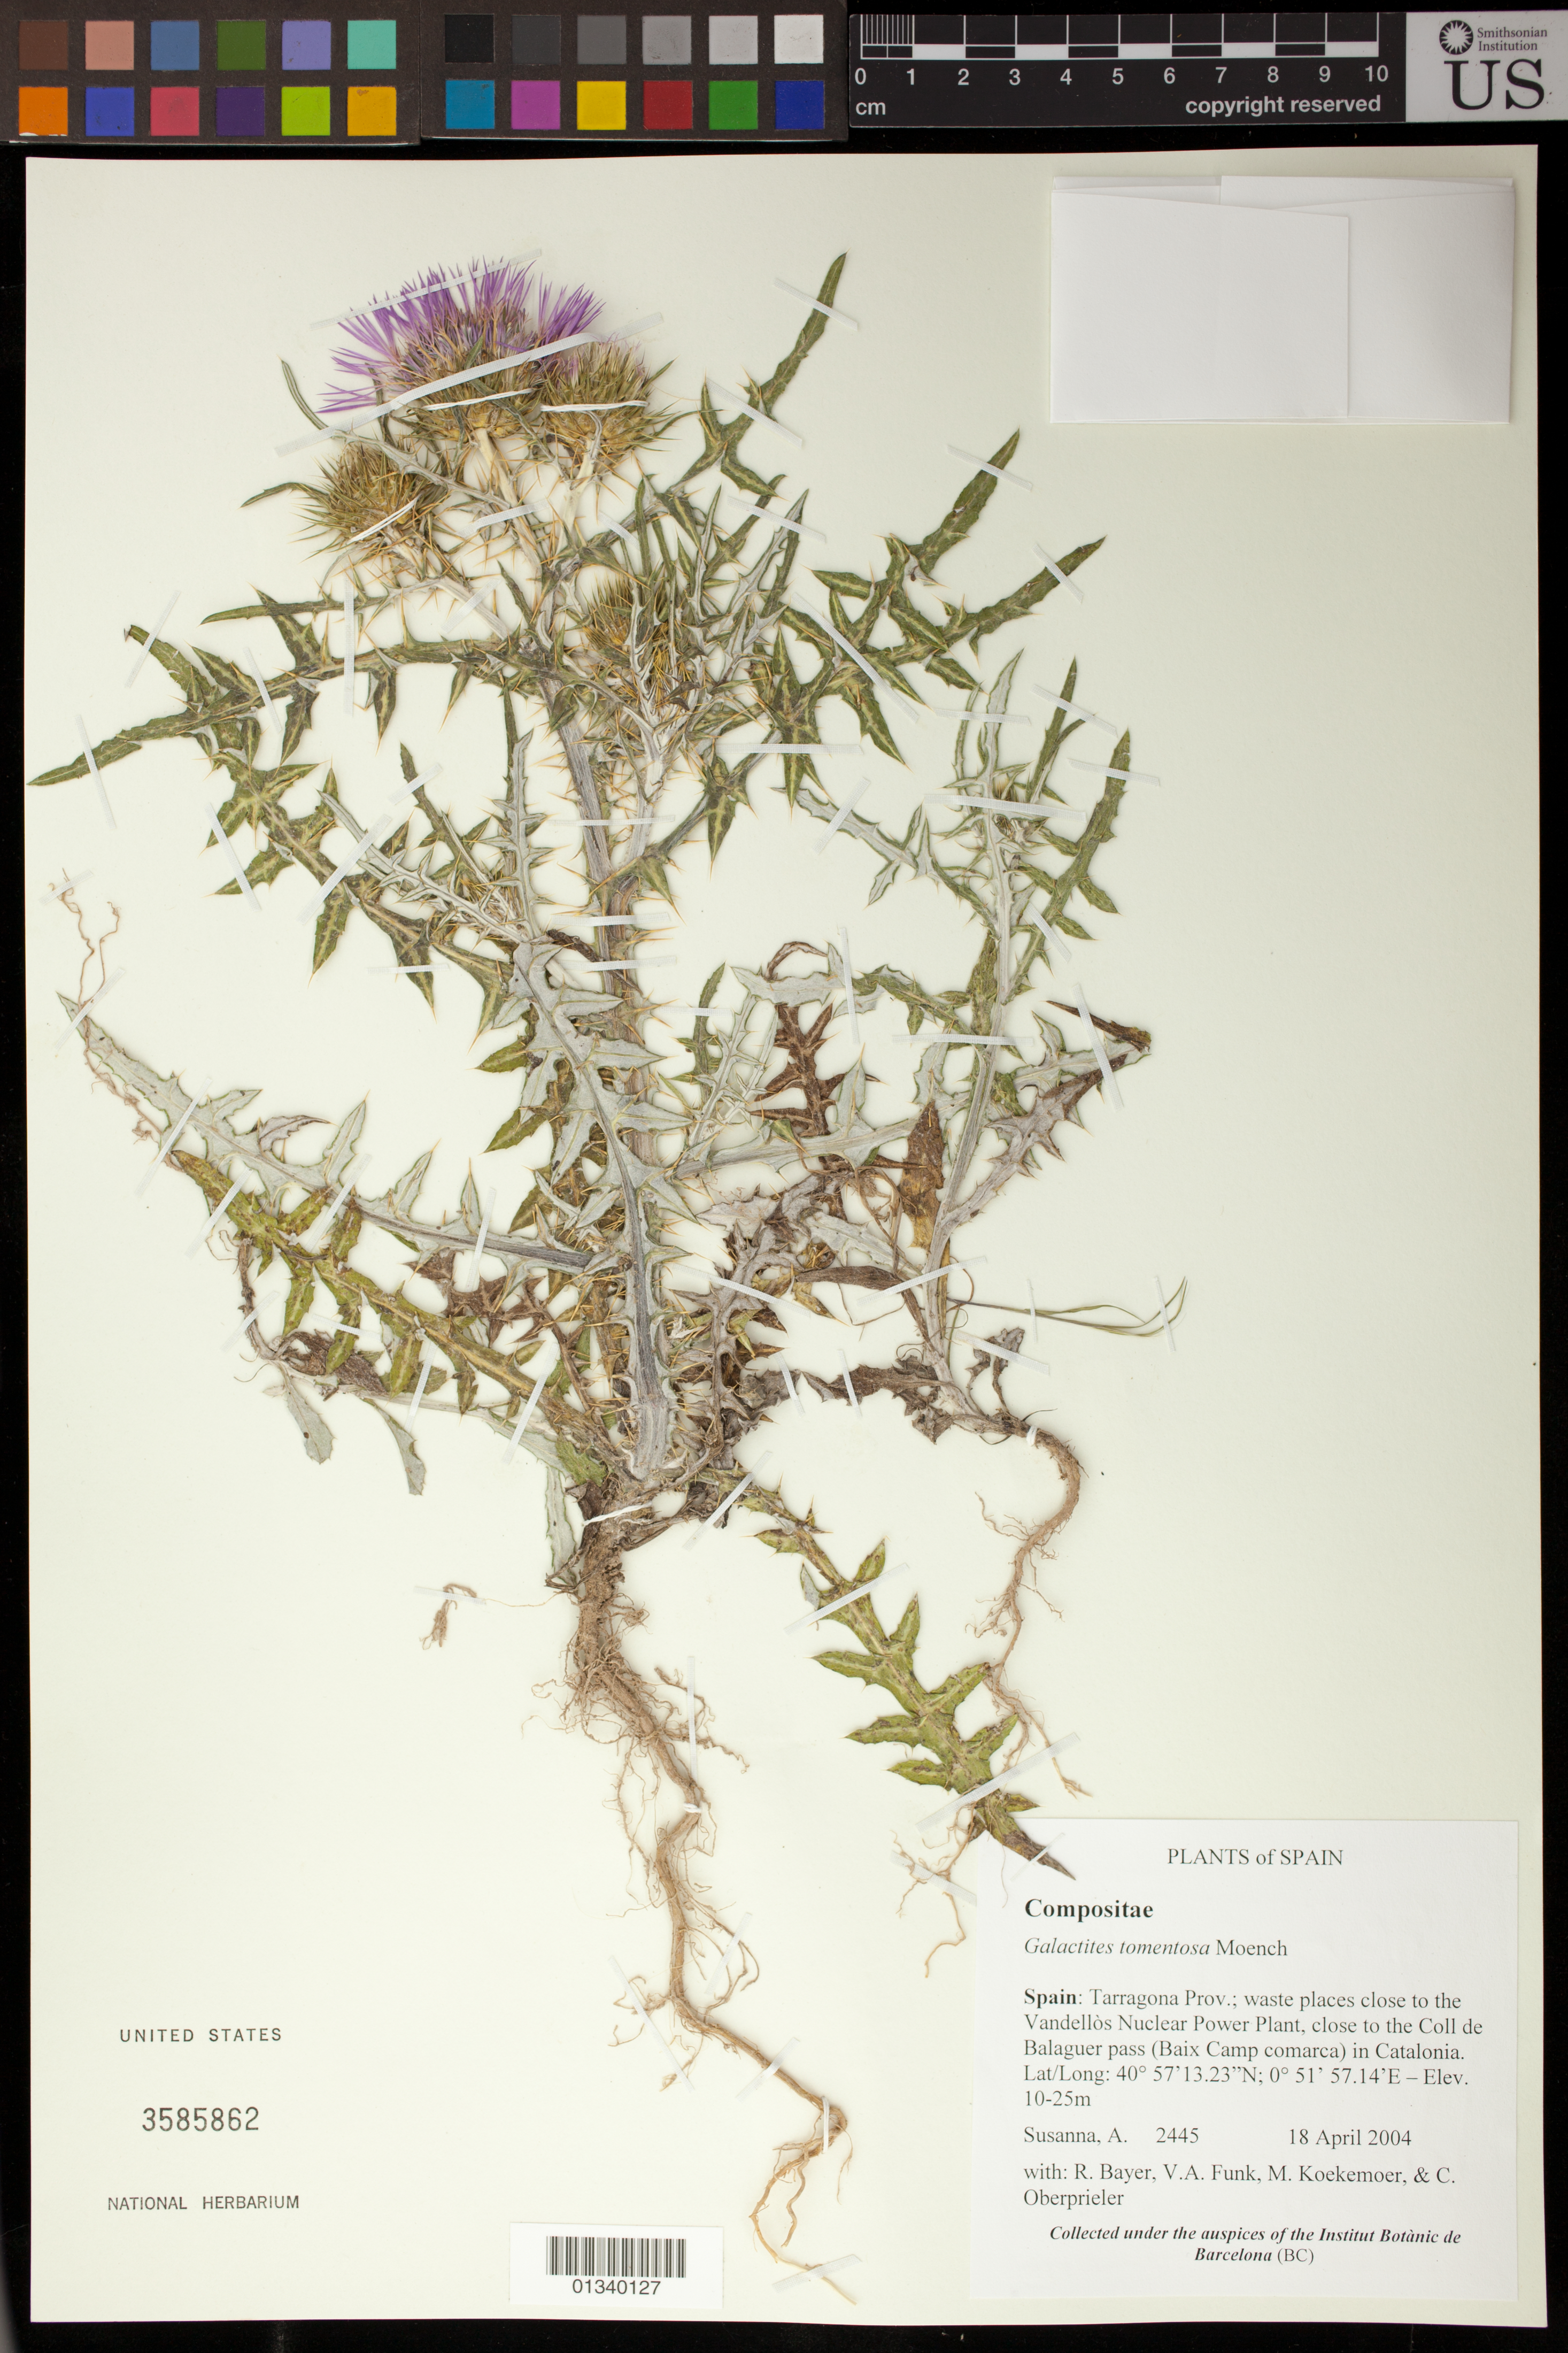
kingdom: Plantae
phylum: Tracheophyta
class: Magnoliopsida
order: Asterales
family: Asteraceae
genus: Galactites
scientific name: Galactites tomentosa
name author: Moench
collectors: V. Funk, M. Koekemoer & C. Oberprieler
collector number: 2445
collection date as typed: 18 April 2004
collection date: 2004-04-18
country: Spain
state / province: Catalunya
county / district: Tarragona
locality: Close to Vandellos Nuclear Power plant, close to the Coll de Balaguer pass (Baiz Camp comarca) in Catalonia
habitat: Waste places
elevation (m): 10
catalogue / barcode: US 3585862